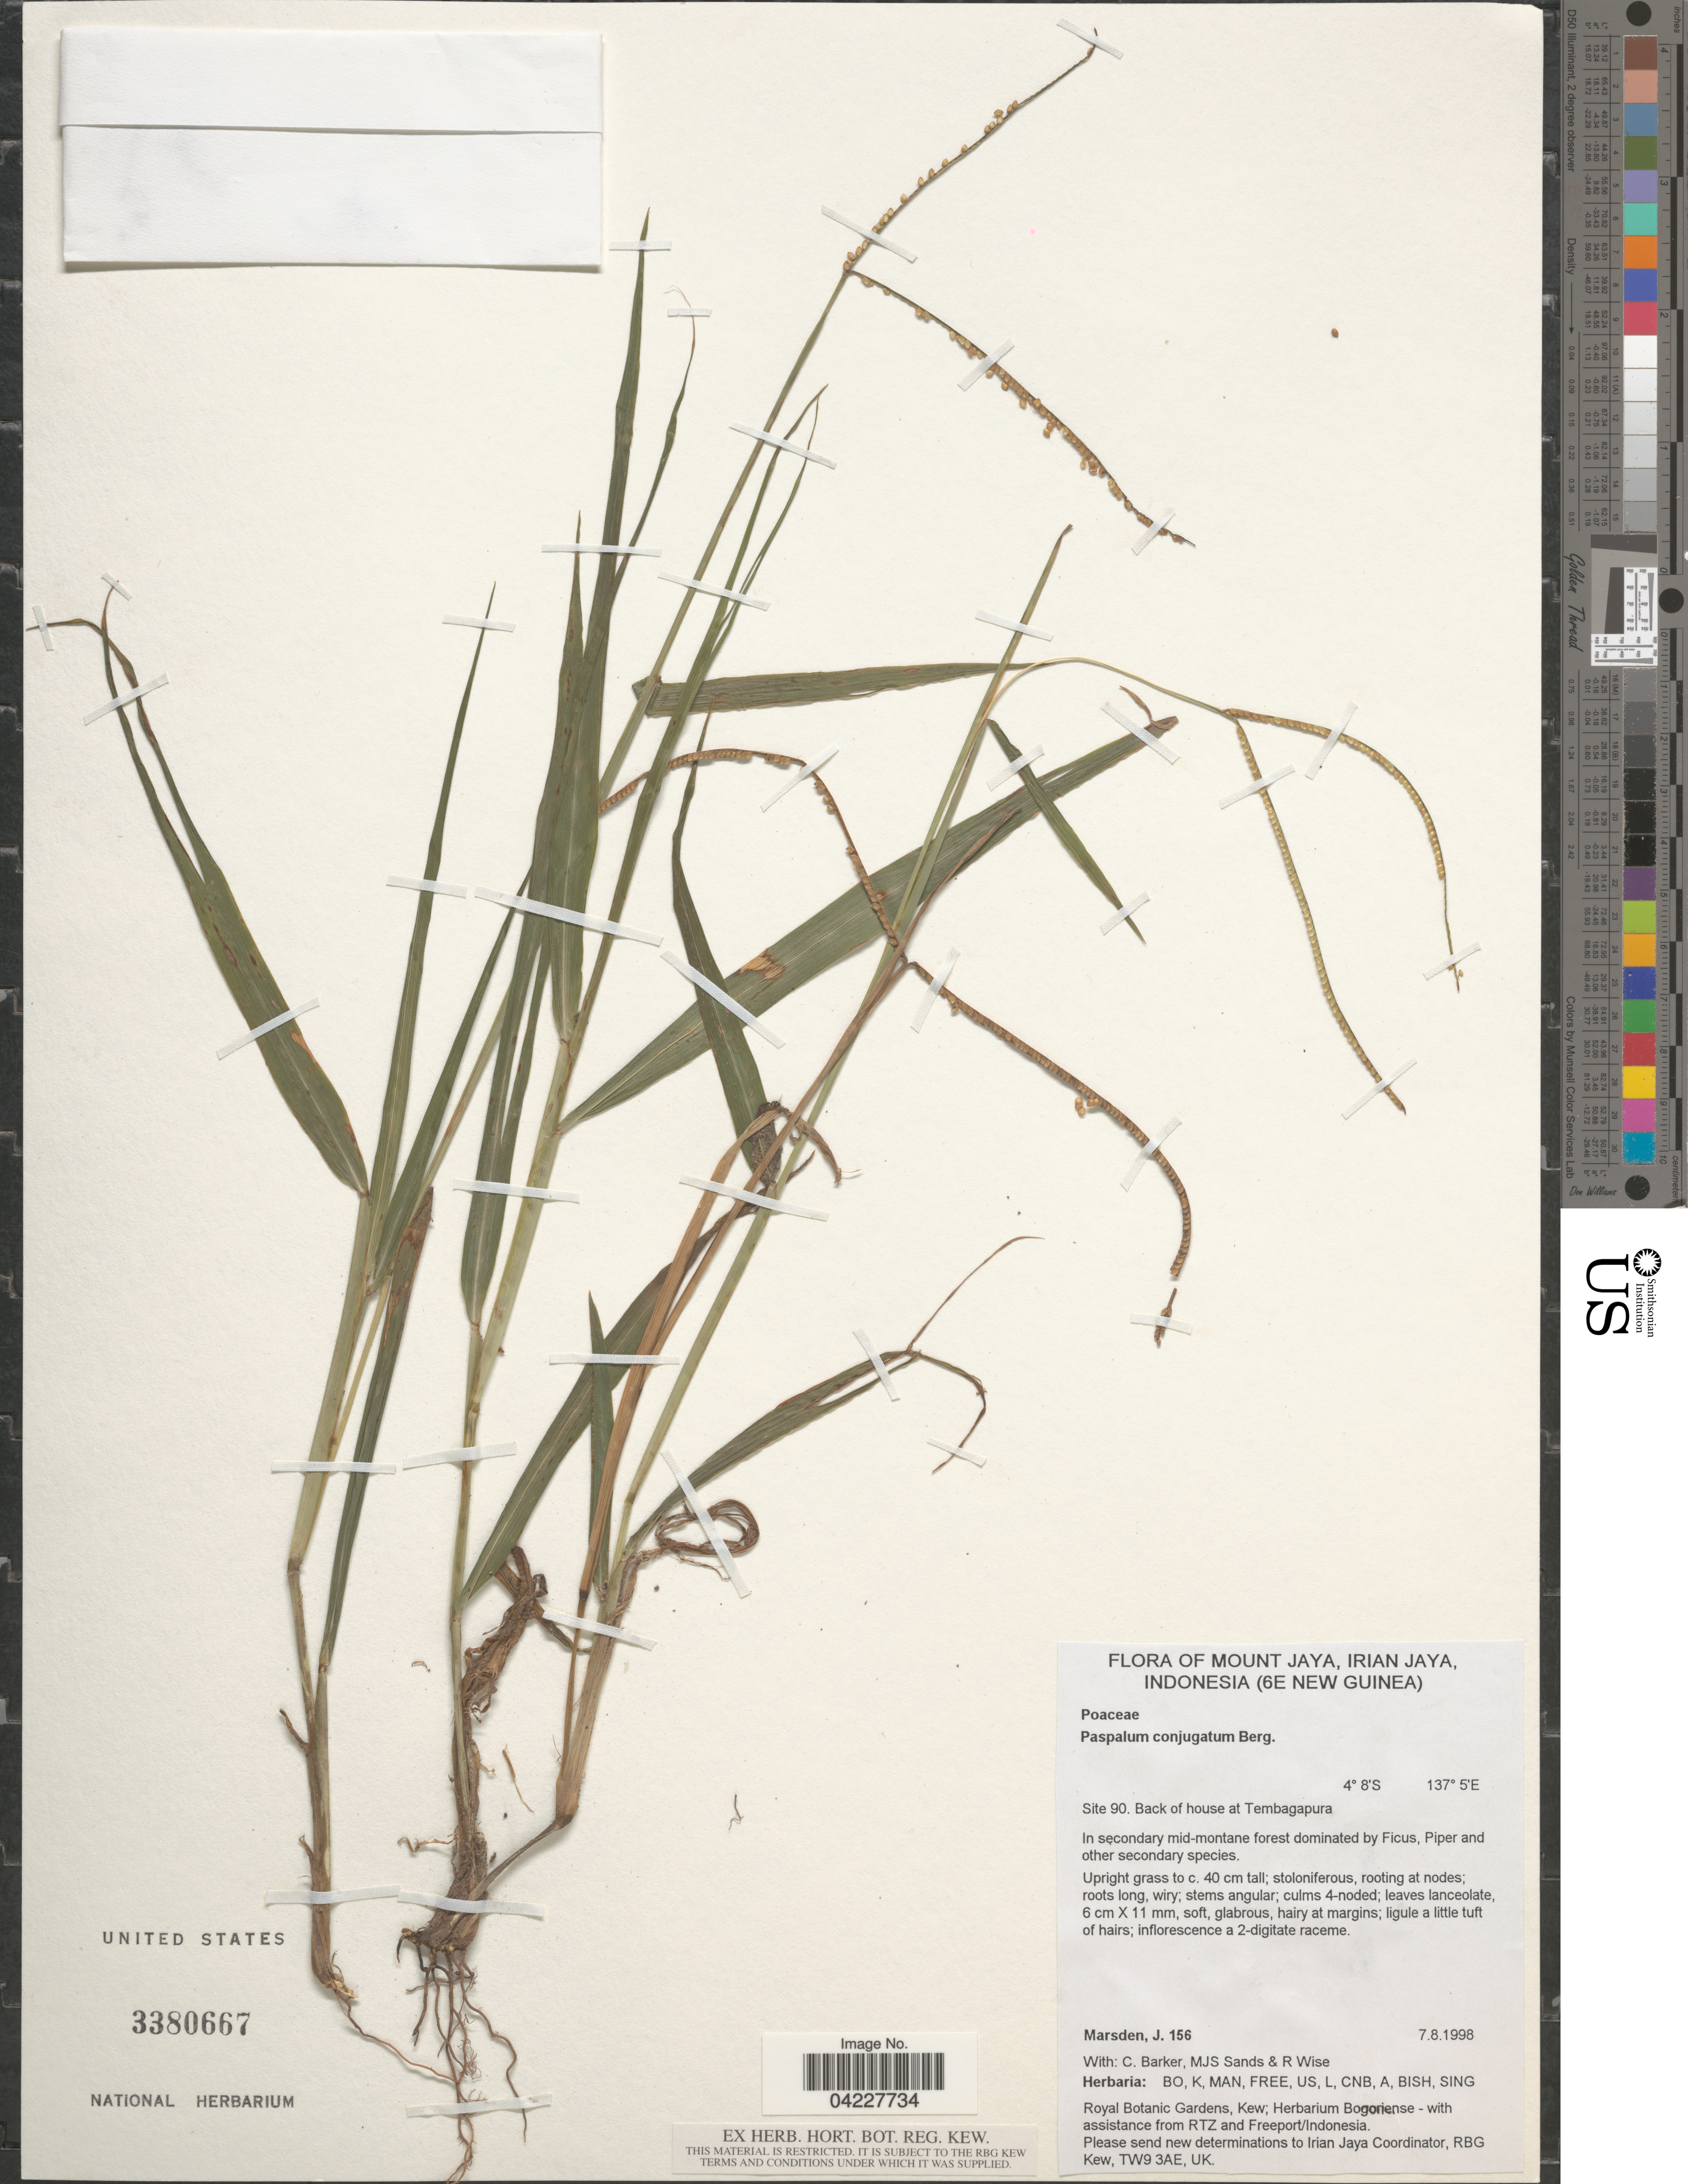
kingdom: Plantae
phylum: Tracheophyta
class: Liliopsida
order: Poales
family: Poaceae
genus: Paspalum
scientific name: Paspalum conjugatum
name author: P.J. Bergius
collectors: J. Marsden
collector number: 156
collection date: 1998-08-07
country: Indonesia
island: New Guinea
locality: Mount Jaya, Irian Jaya, (6E New Guinea). Site 90. Back of house at Tembagapura.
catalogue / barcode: US 3380667